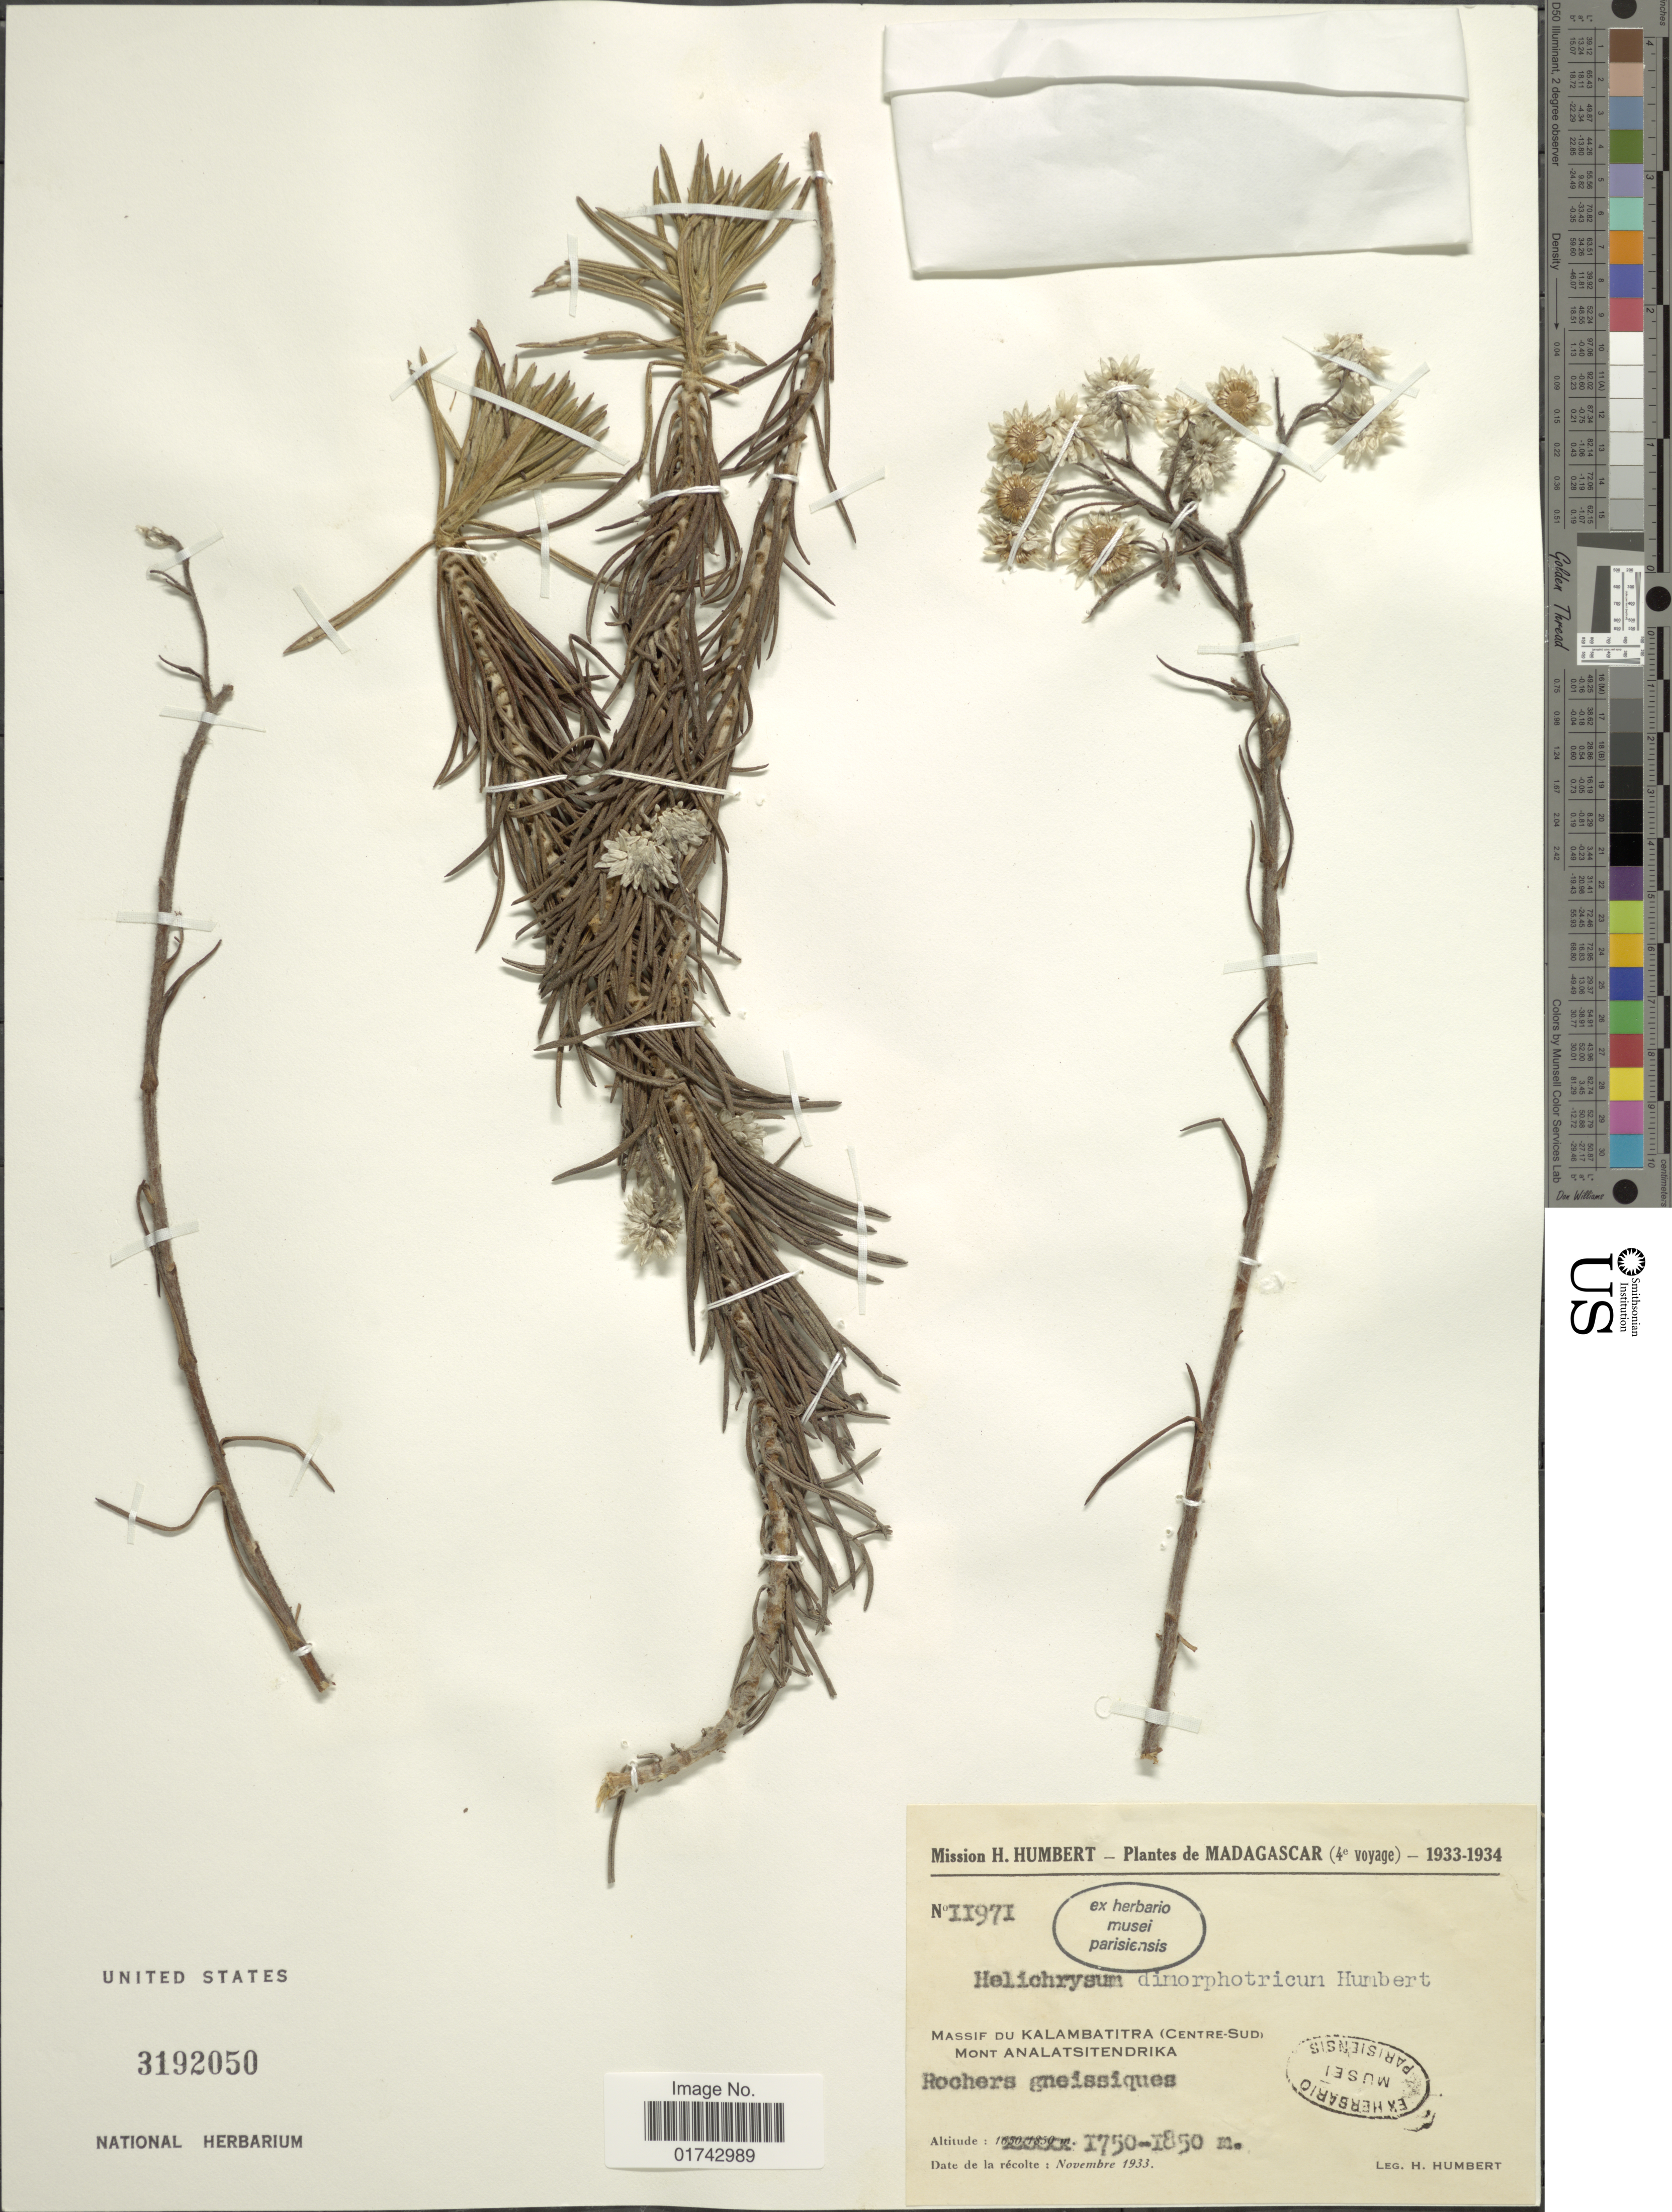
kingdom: Plantae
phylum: Tracheophyta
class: Magnoliopsida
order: Asterales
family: Asteraceae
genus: Helichrysum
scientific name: Helichrysum dimorphotrichum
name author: Humbert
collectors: H. Humbert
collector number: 119781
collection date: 1933-11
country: Madagascar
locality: Massif du Kalambatitra (Centre-Sud) Montl Analatsitendrika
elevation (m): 1750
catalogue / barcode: US 3192050